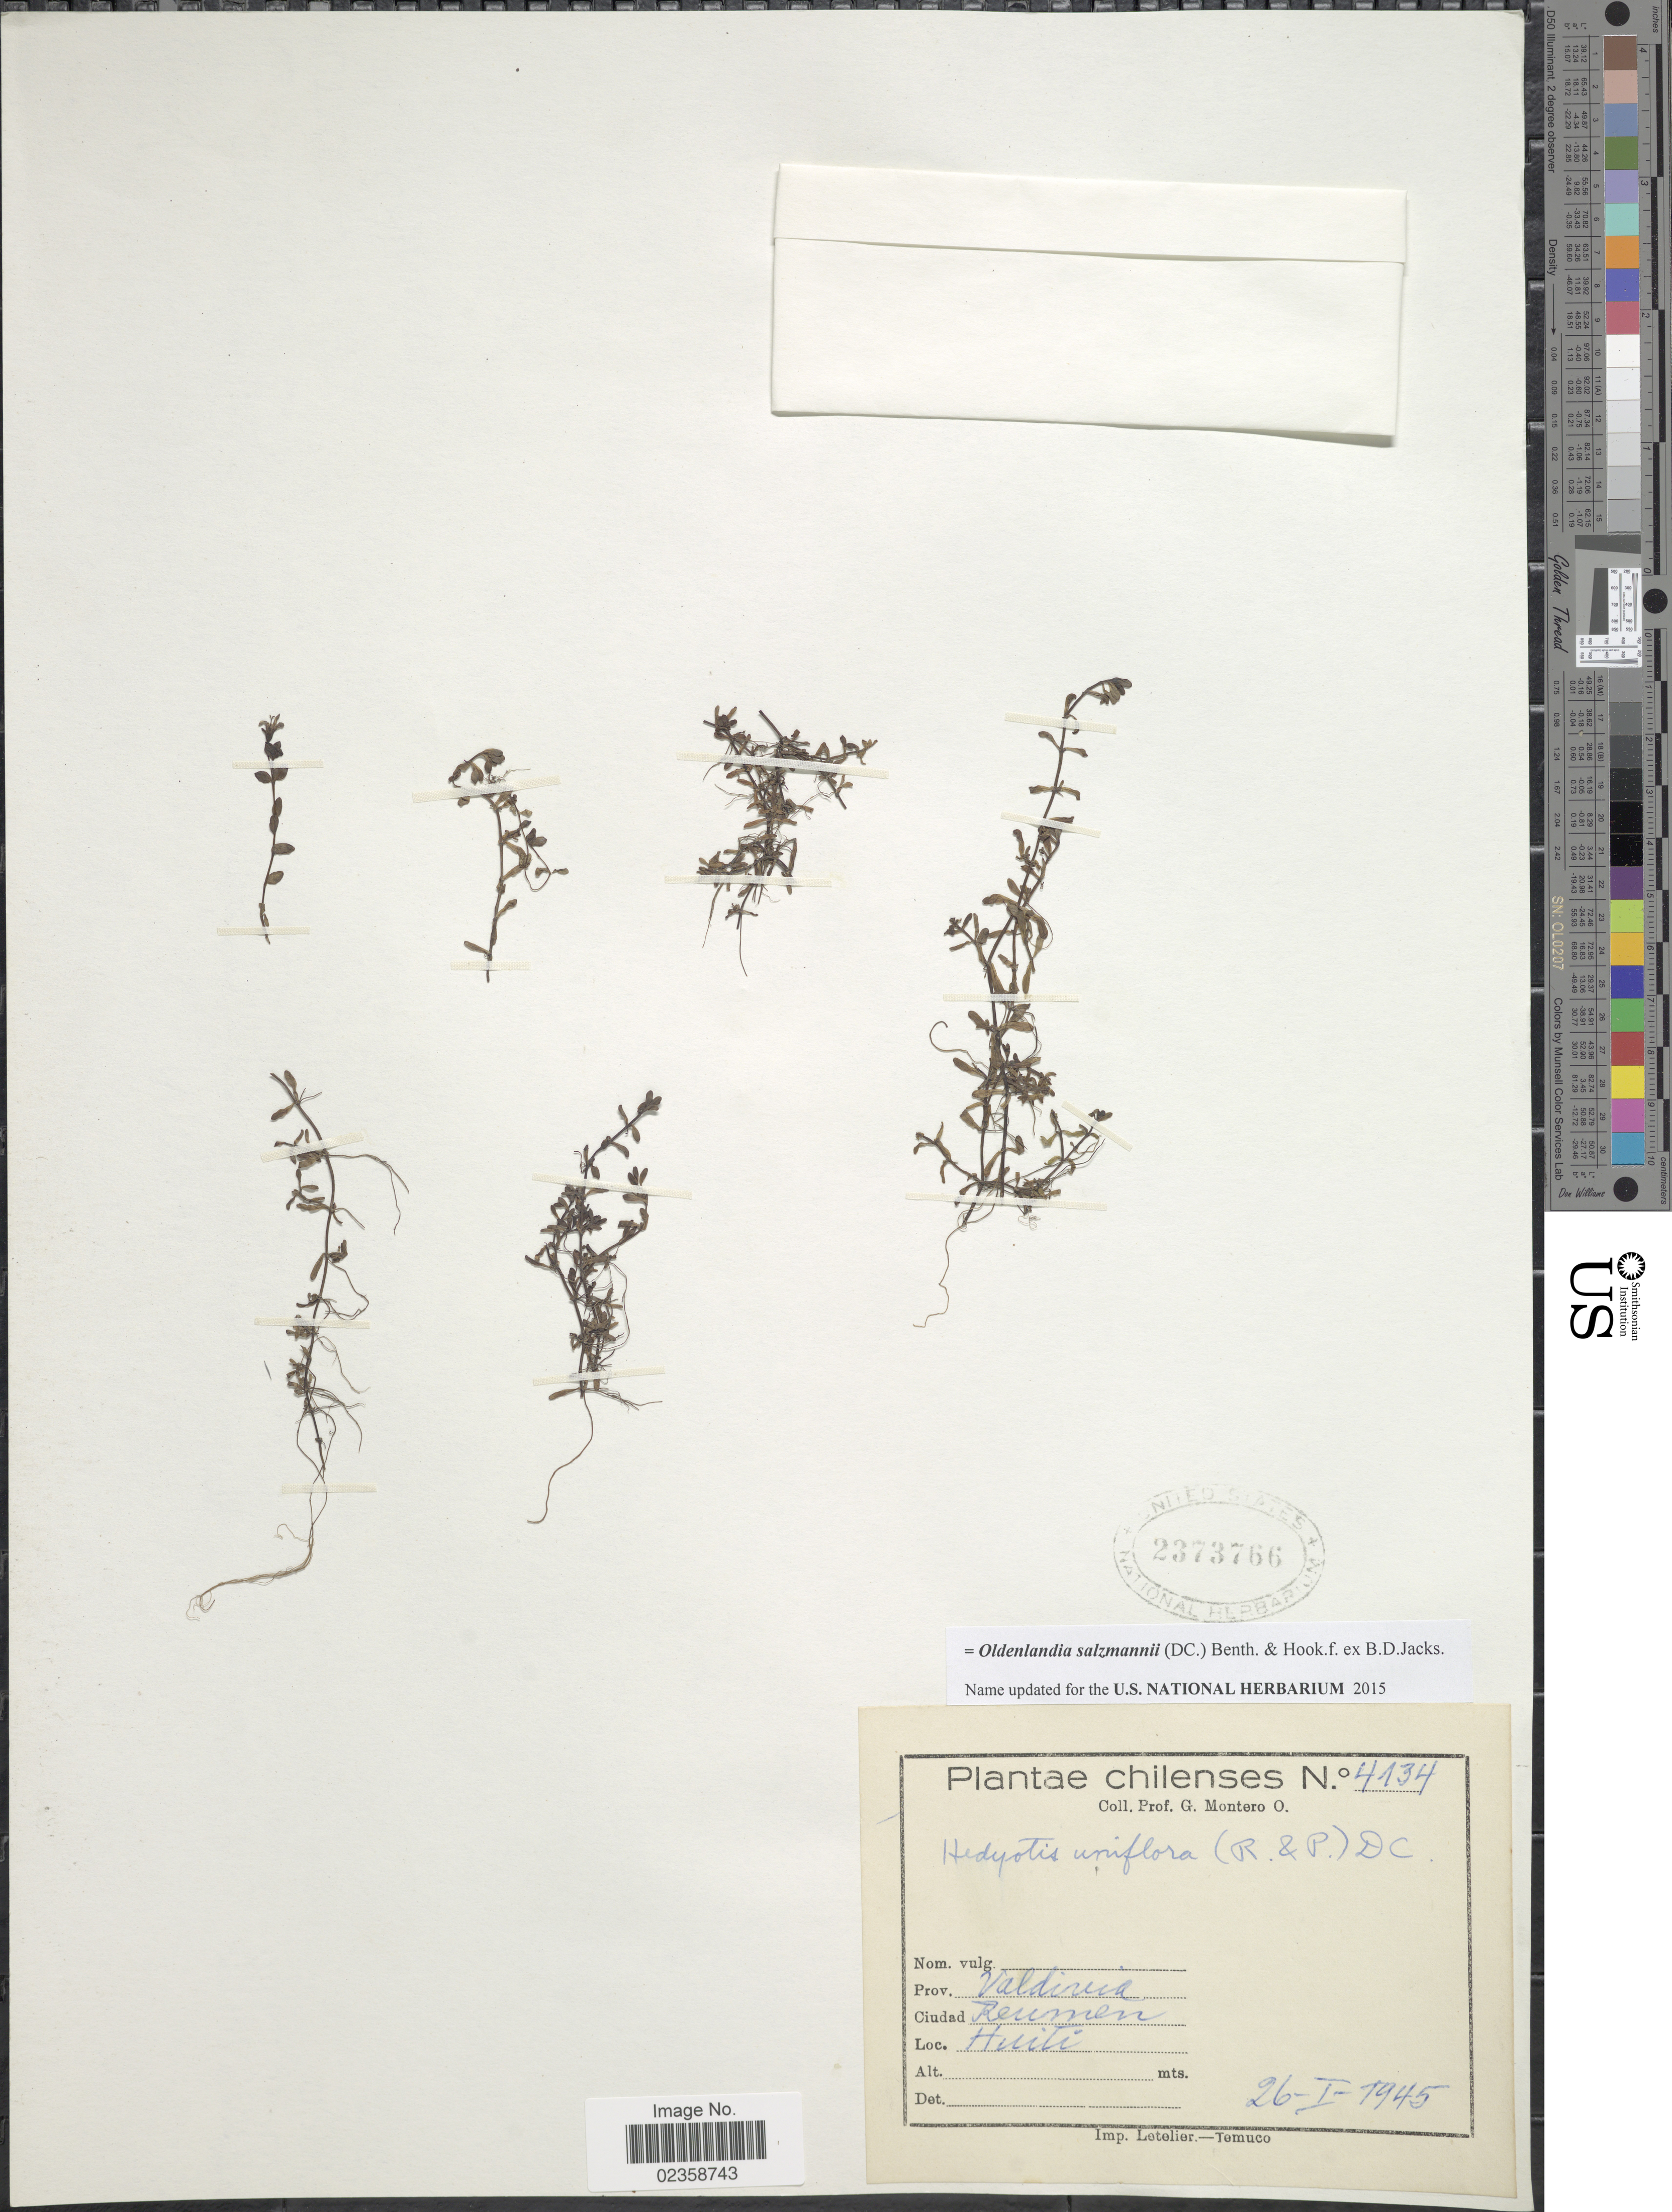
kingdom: Plantae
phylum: Tracheophyta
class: Magnoliopsida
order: Gentianales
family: Rubiaceae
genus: Oldenlandia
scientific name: Oldenlandia salzmannii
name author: (DC.) Benth. & Hook. f. ex B.D. Jacks.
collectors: G. Montero O.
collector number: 4134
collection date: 1945-01-26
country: Chile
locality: Prov. Valdivia. Ciudad Reumen.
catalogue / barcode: US 2373766